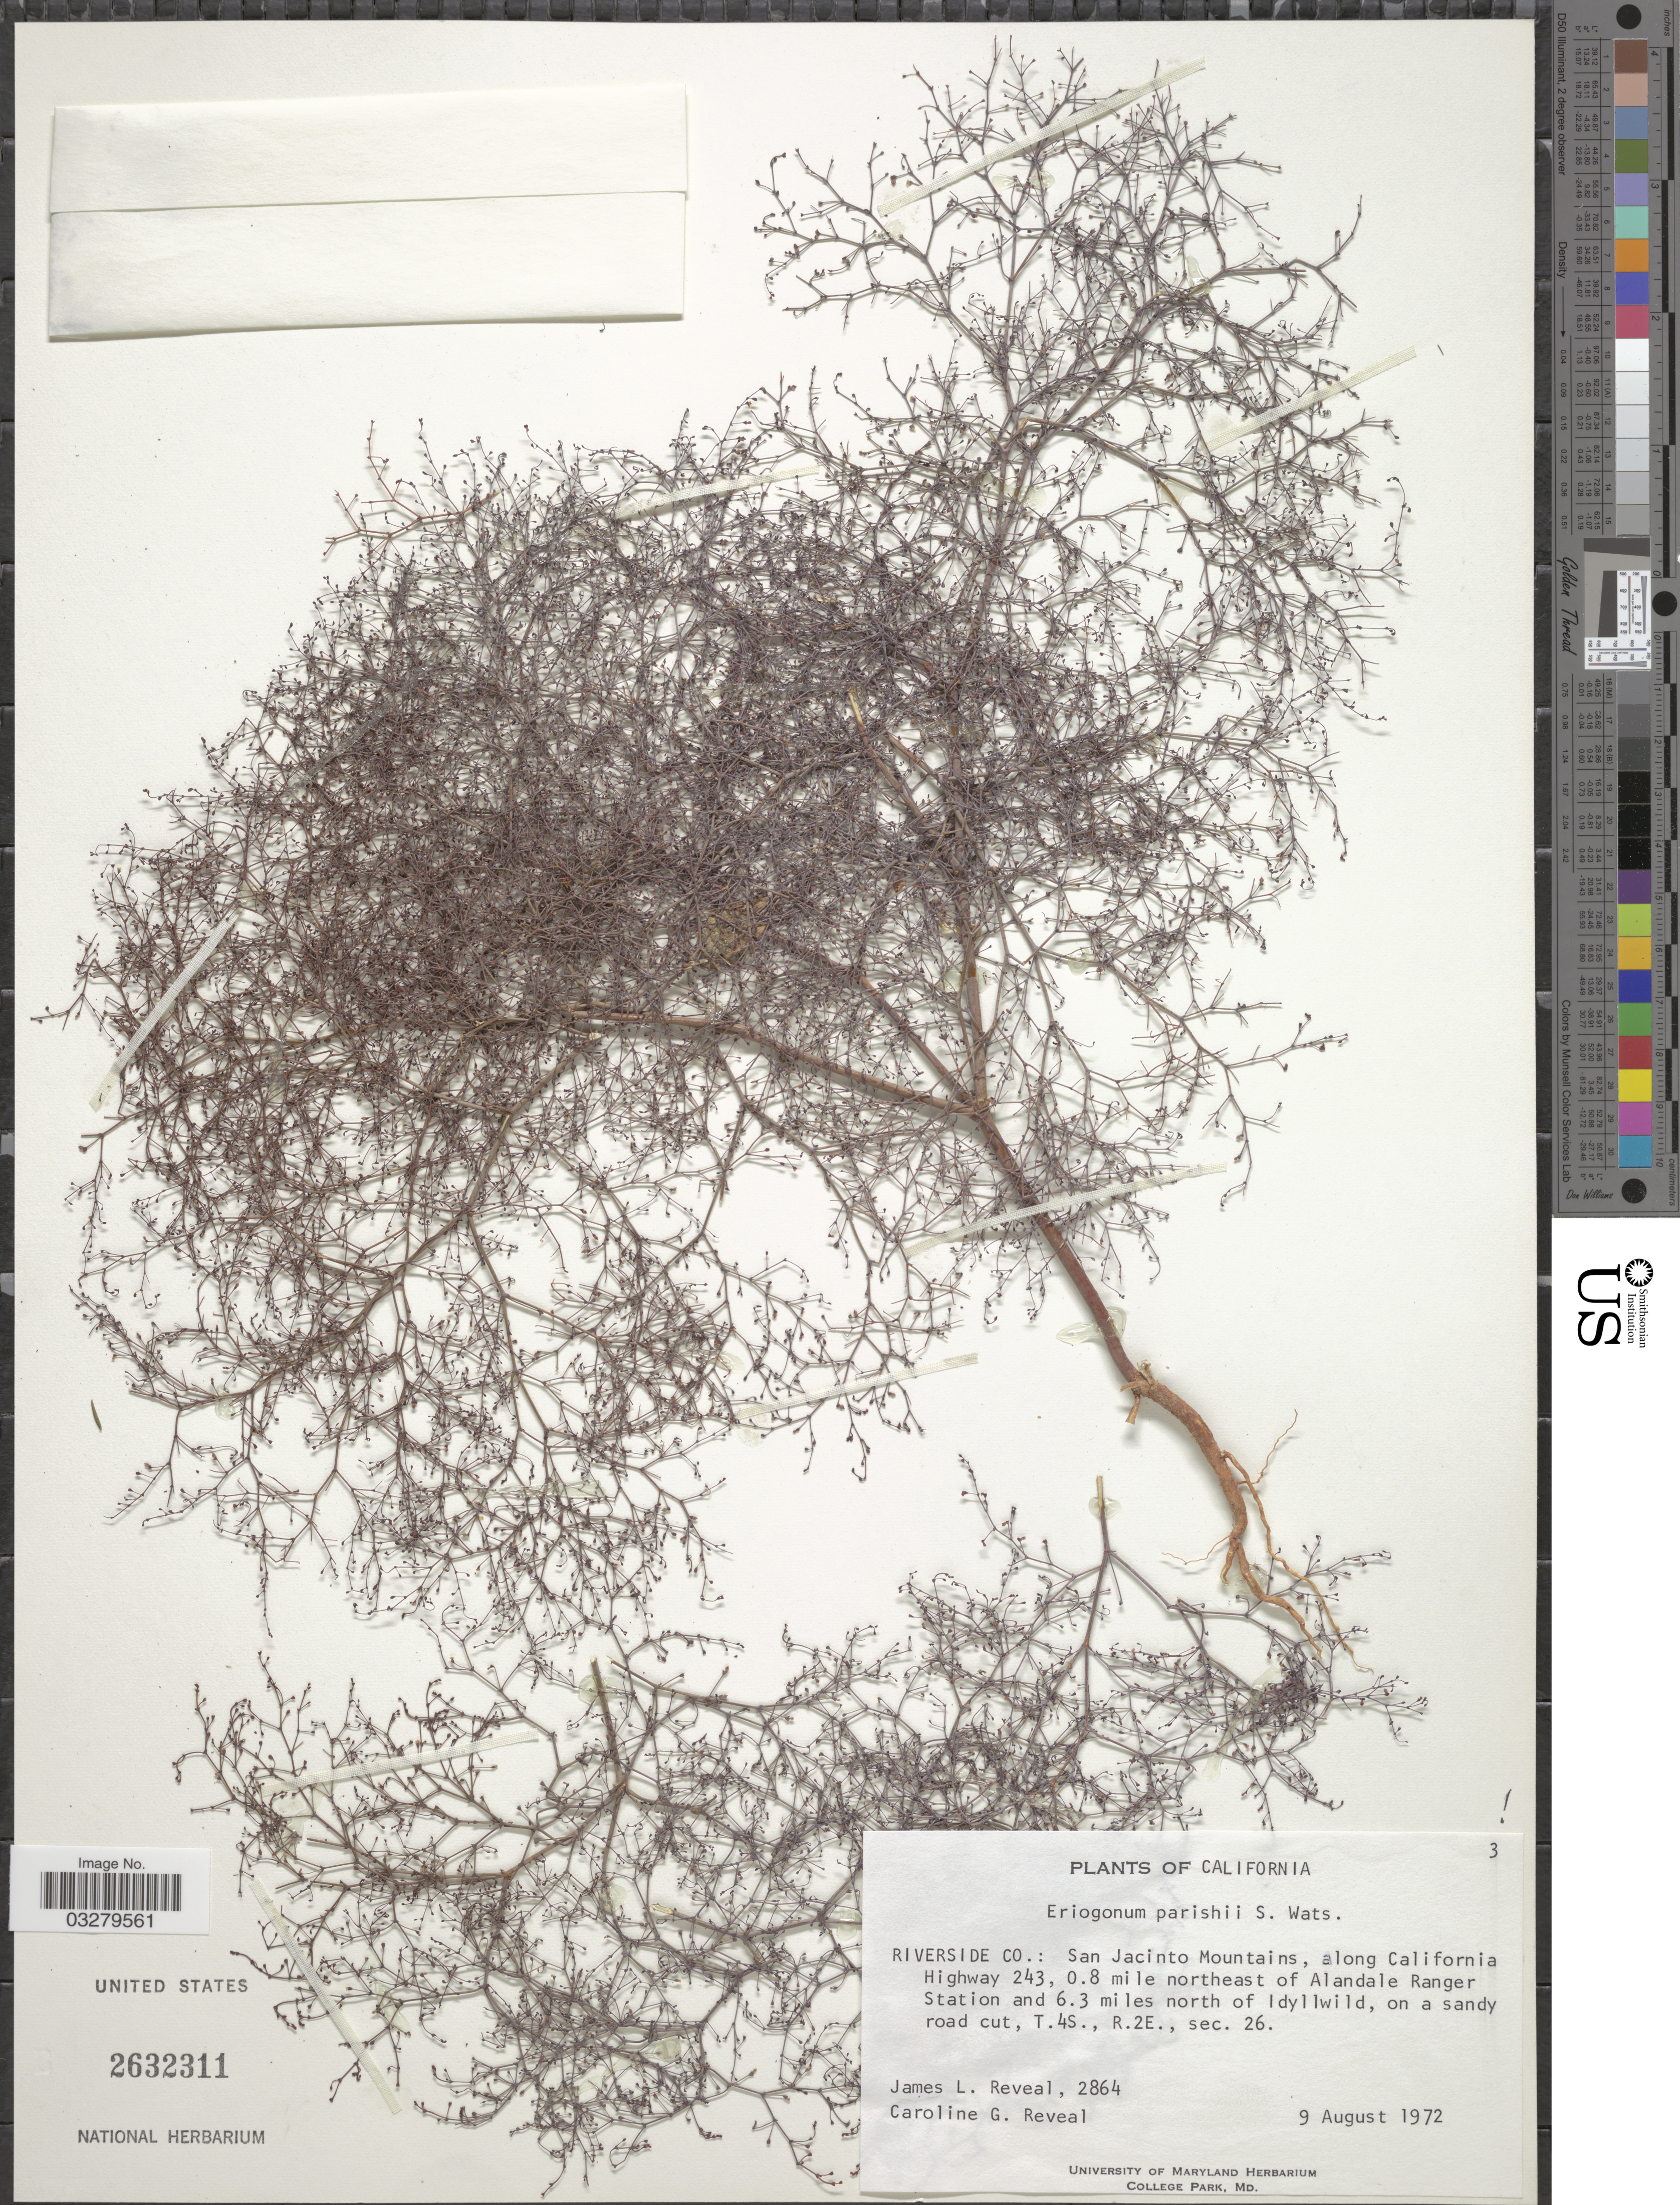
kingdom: Plantae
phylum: Tracheophyta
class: Magnoliopsida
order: Caryophyllales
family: Polygonaceae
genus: Eriogonum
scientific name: Eriogonum parishii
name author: S. Watson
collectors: J. L. Reveal & C. G. Reveal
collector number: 2864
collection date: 1972-08-09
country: United States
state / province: California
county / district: Riverside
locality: Riverside Co.: San Jacinto Mountain, along California Highway 243, 0.8 mile northeast of Alandale Ranger Station and 6.3 miles north of Idyllwild, on a sandy road cut, T.4S., R.2E., sec. 26.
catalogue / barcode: US 2632311